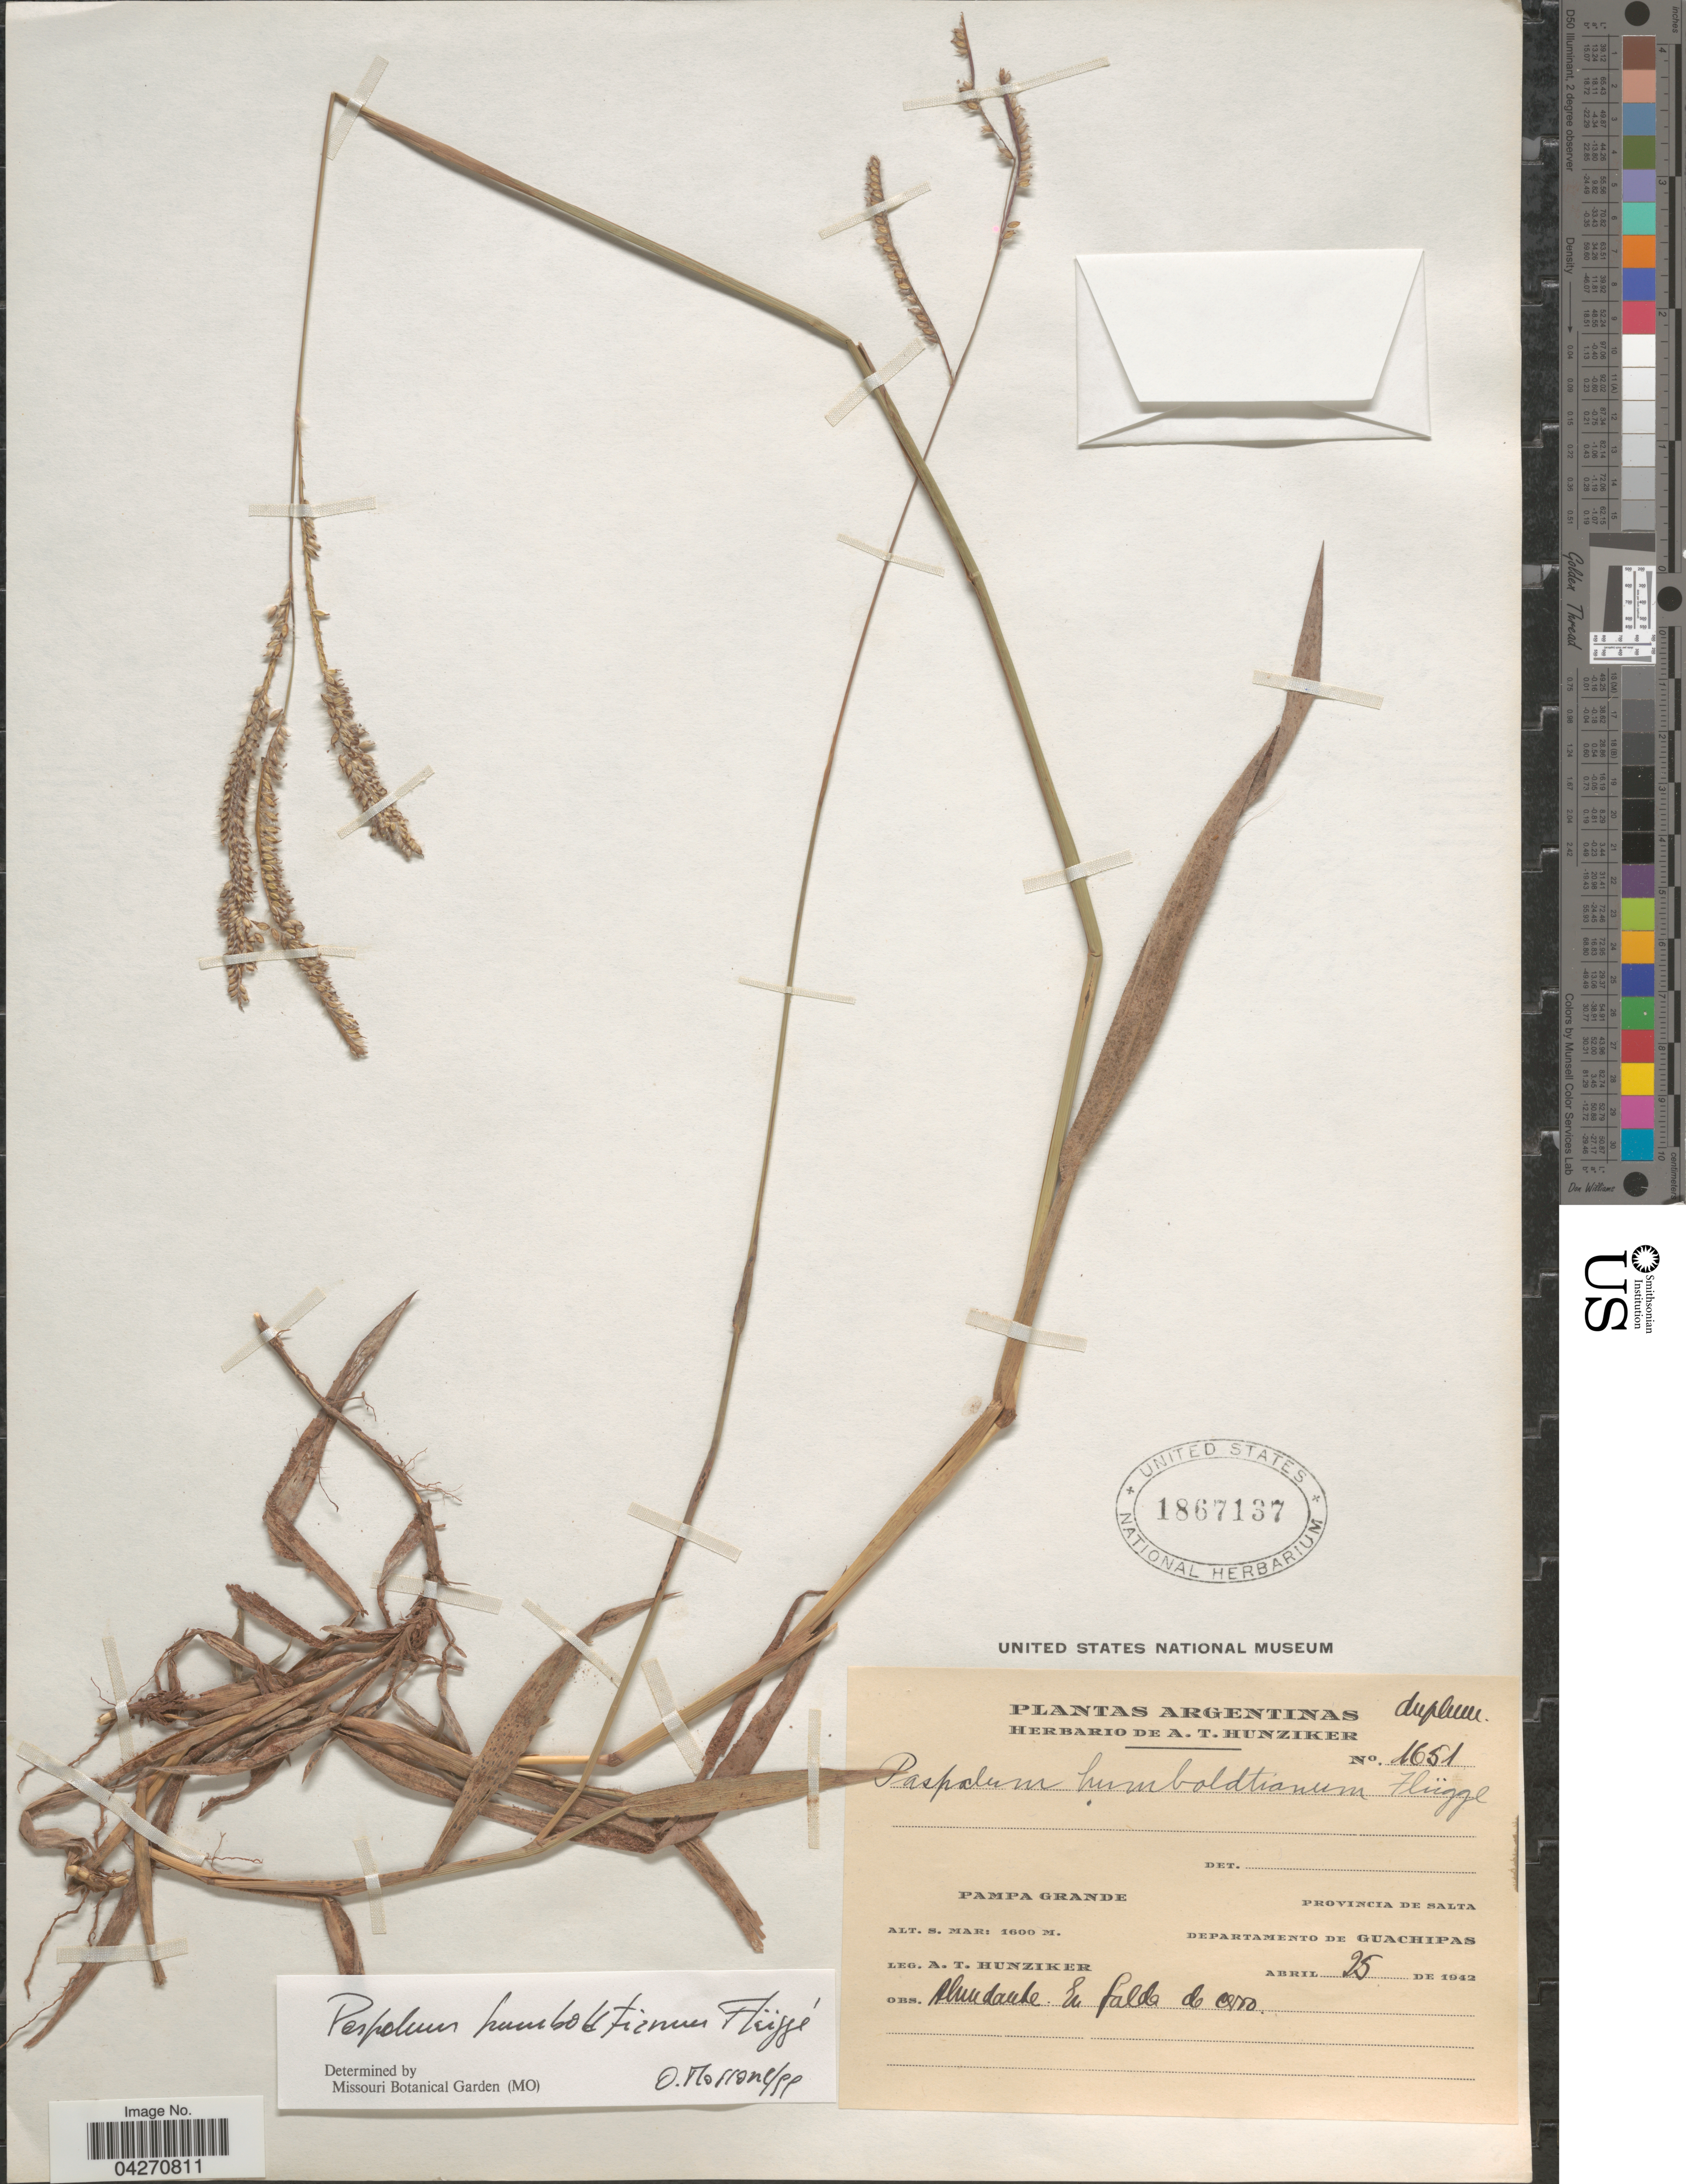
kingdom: Plantae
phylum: Tracheophyta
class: Liliopsida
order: Poales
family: Poaceae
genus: Paspalum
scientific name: Paspalum humboldtianum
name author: Flüggé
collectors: A. T. Hunziker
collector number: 1651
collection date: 1942-04-25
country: Argentina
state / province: Salta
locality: Pampa Grande. Departamento De Guachipas.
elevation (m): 1600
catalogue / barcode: US 1867137